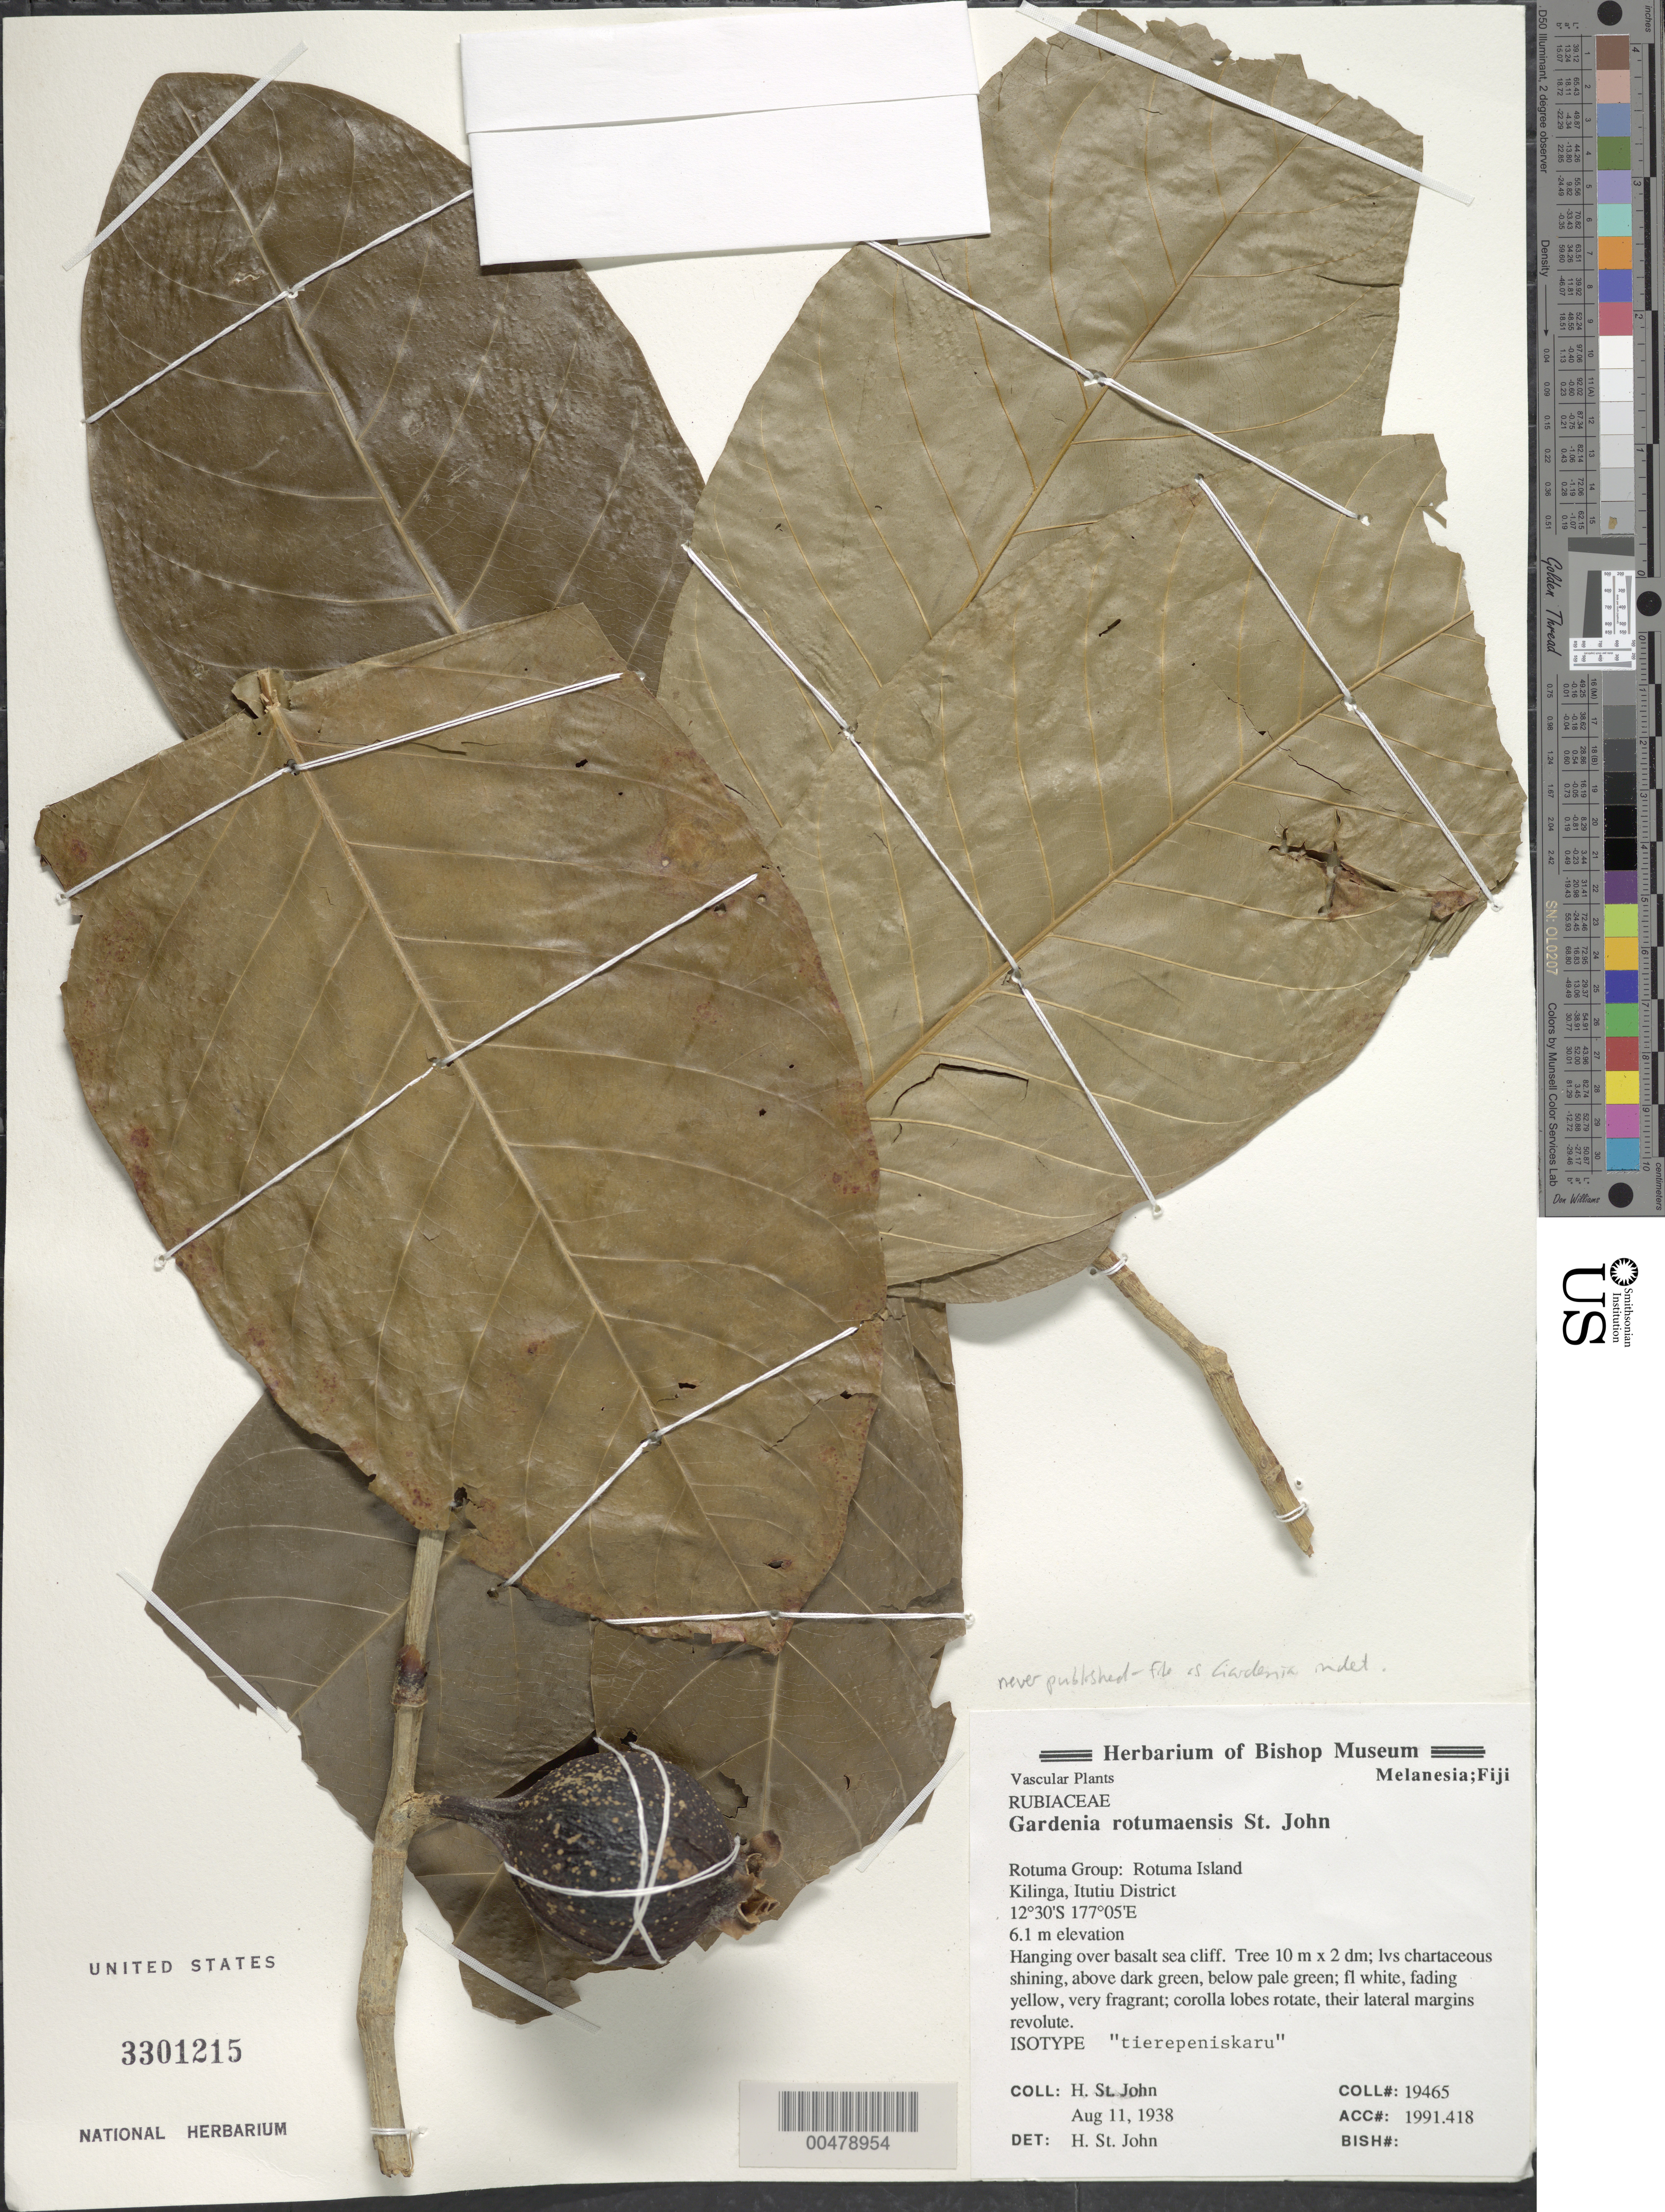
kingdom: Plantae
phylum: Tracheophyta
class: Magnoliopsida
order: Gentianales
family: Rubiaceae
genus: Gardenia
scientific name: Gardenia sp.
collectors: H. St. John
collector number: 19465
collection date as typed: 11 Aug 1938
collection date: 1938-08-11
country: Fiji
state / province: Itutiu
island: Rotuma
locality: Rotuma Group, Kilinga.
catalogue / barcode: US 3301215